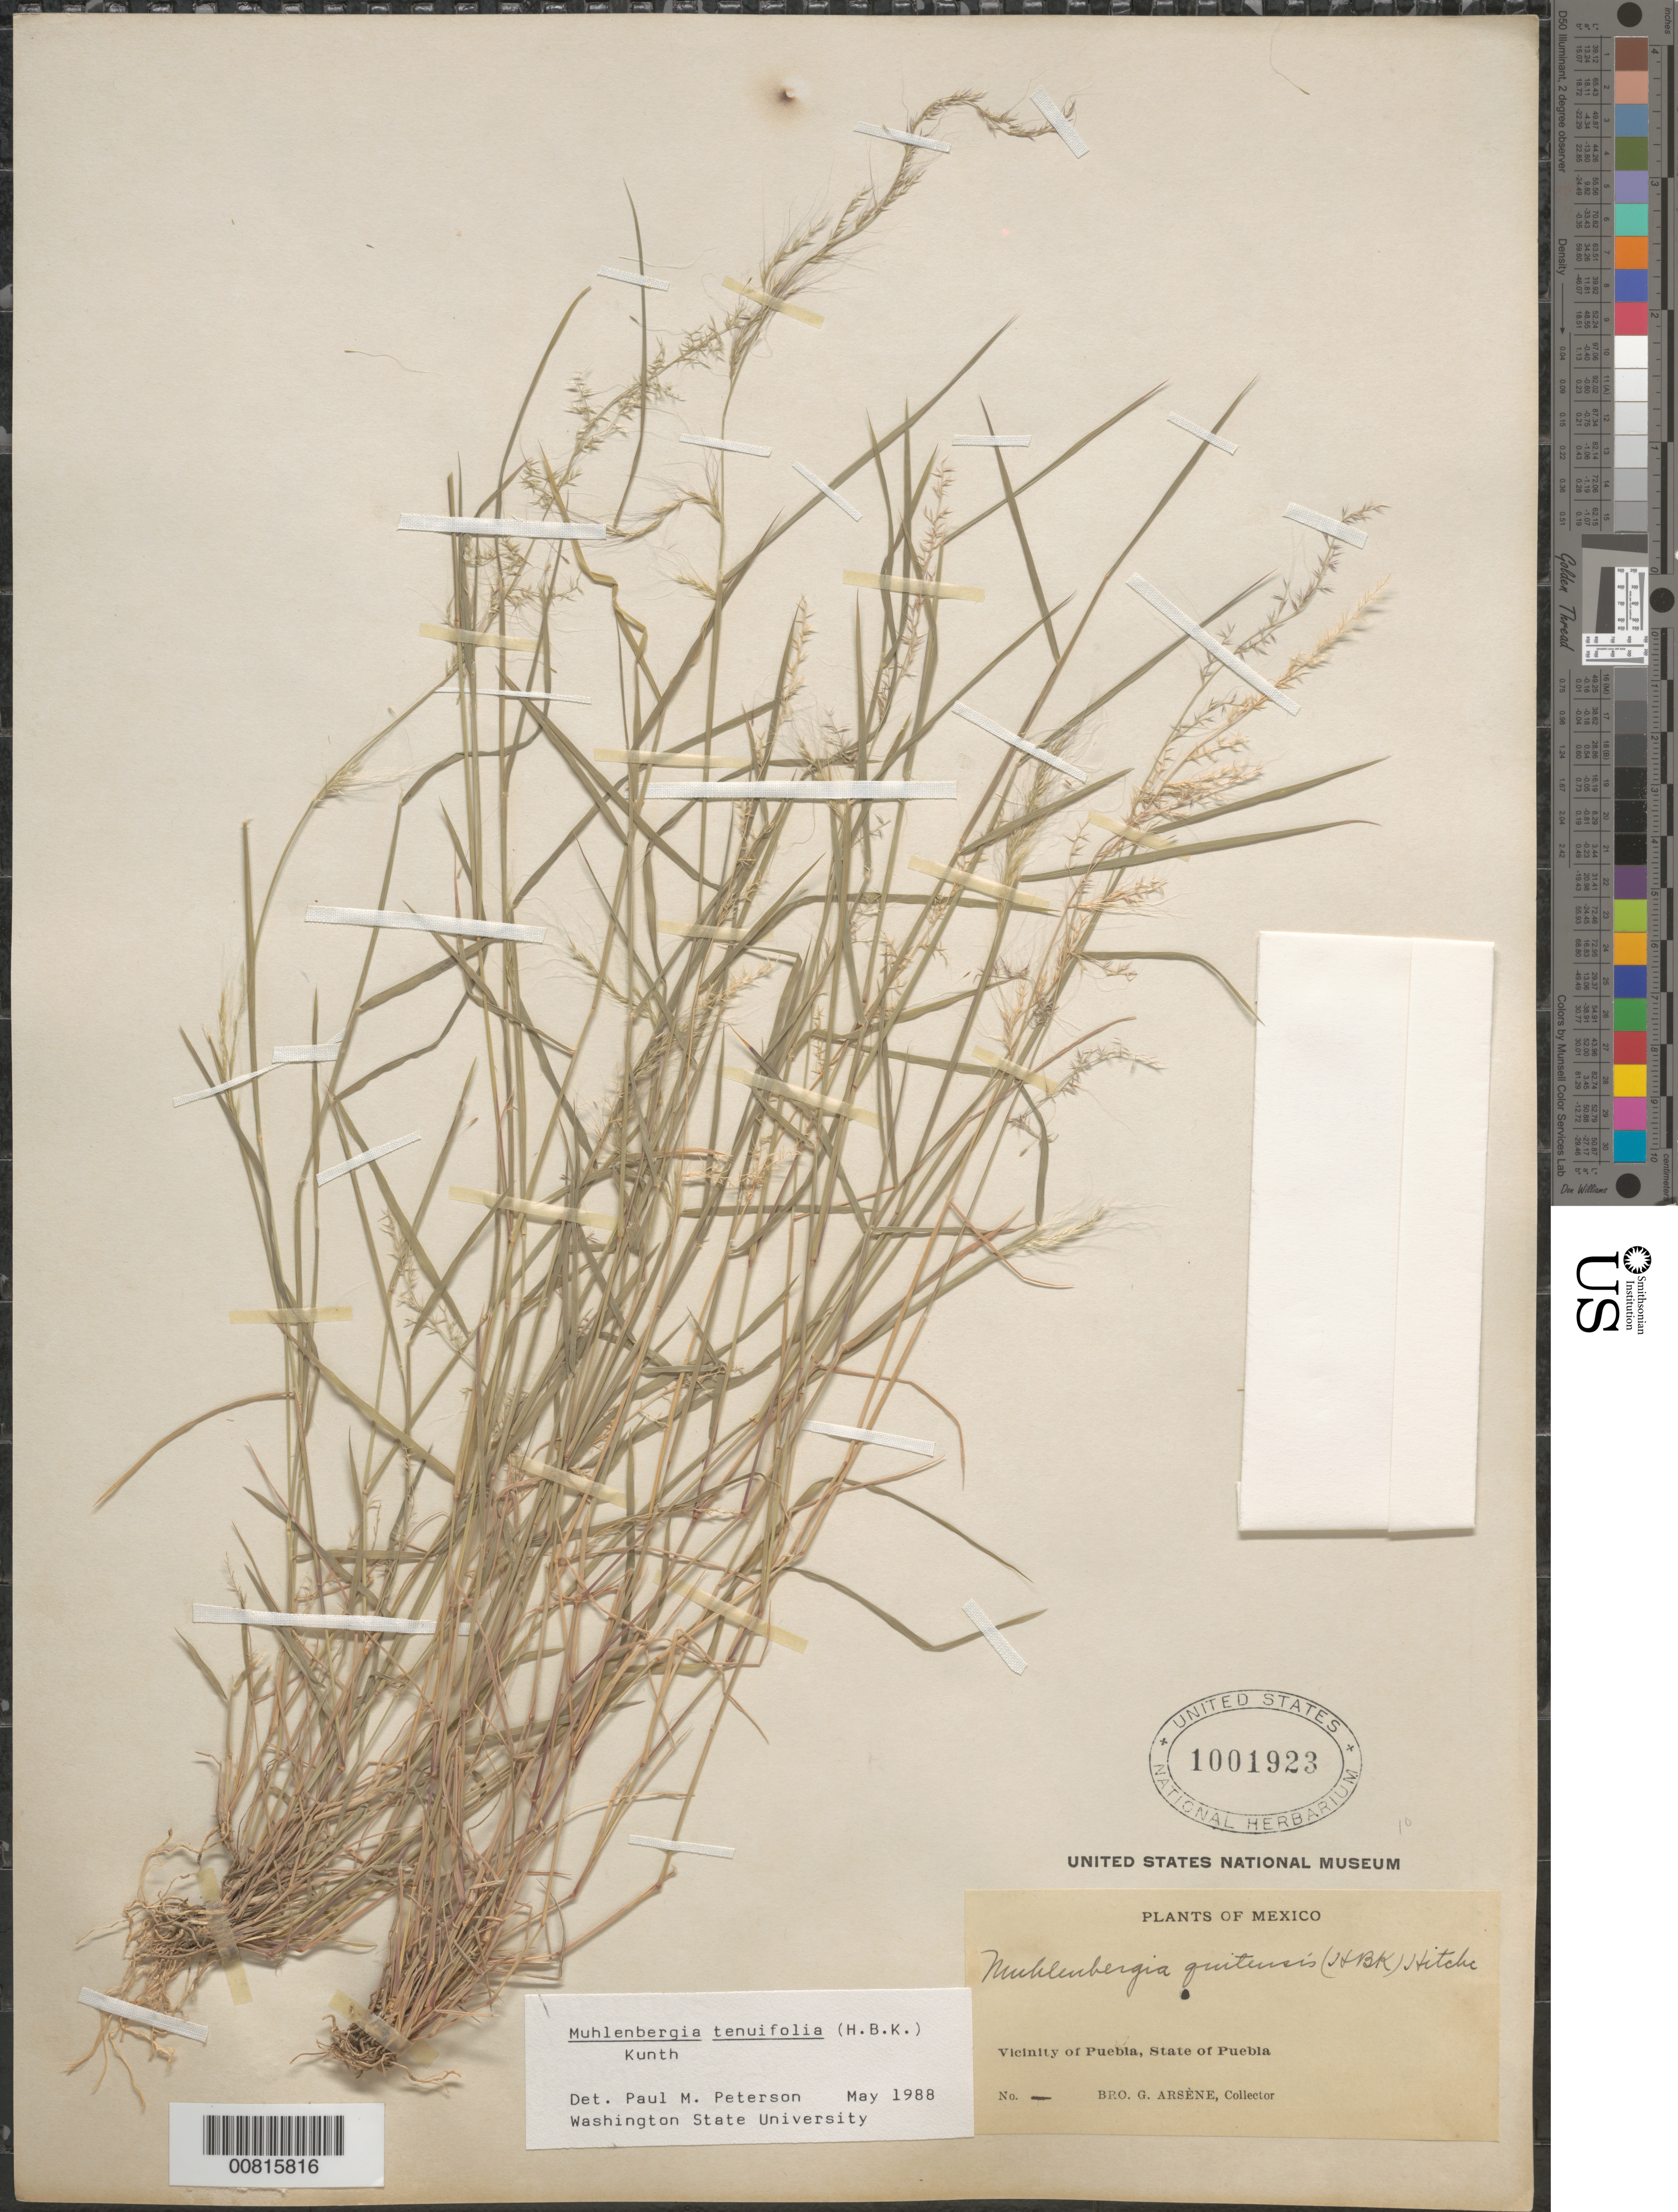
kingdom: Plantae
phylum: Tracheophyta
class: Liliopsida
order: Poales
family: Poaceae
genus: Muhlenbergia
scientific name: Muhlenbergia tenuifolia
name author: (Kunth) Kunth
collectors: Bro. G. Arsène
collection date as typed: Oct 1907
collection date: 1907-10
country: Mexico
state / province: Puebla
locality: Vicinity of Puebla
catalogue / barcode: US 1001923